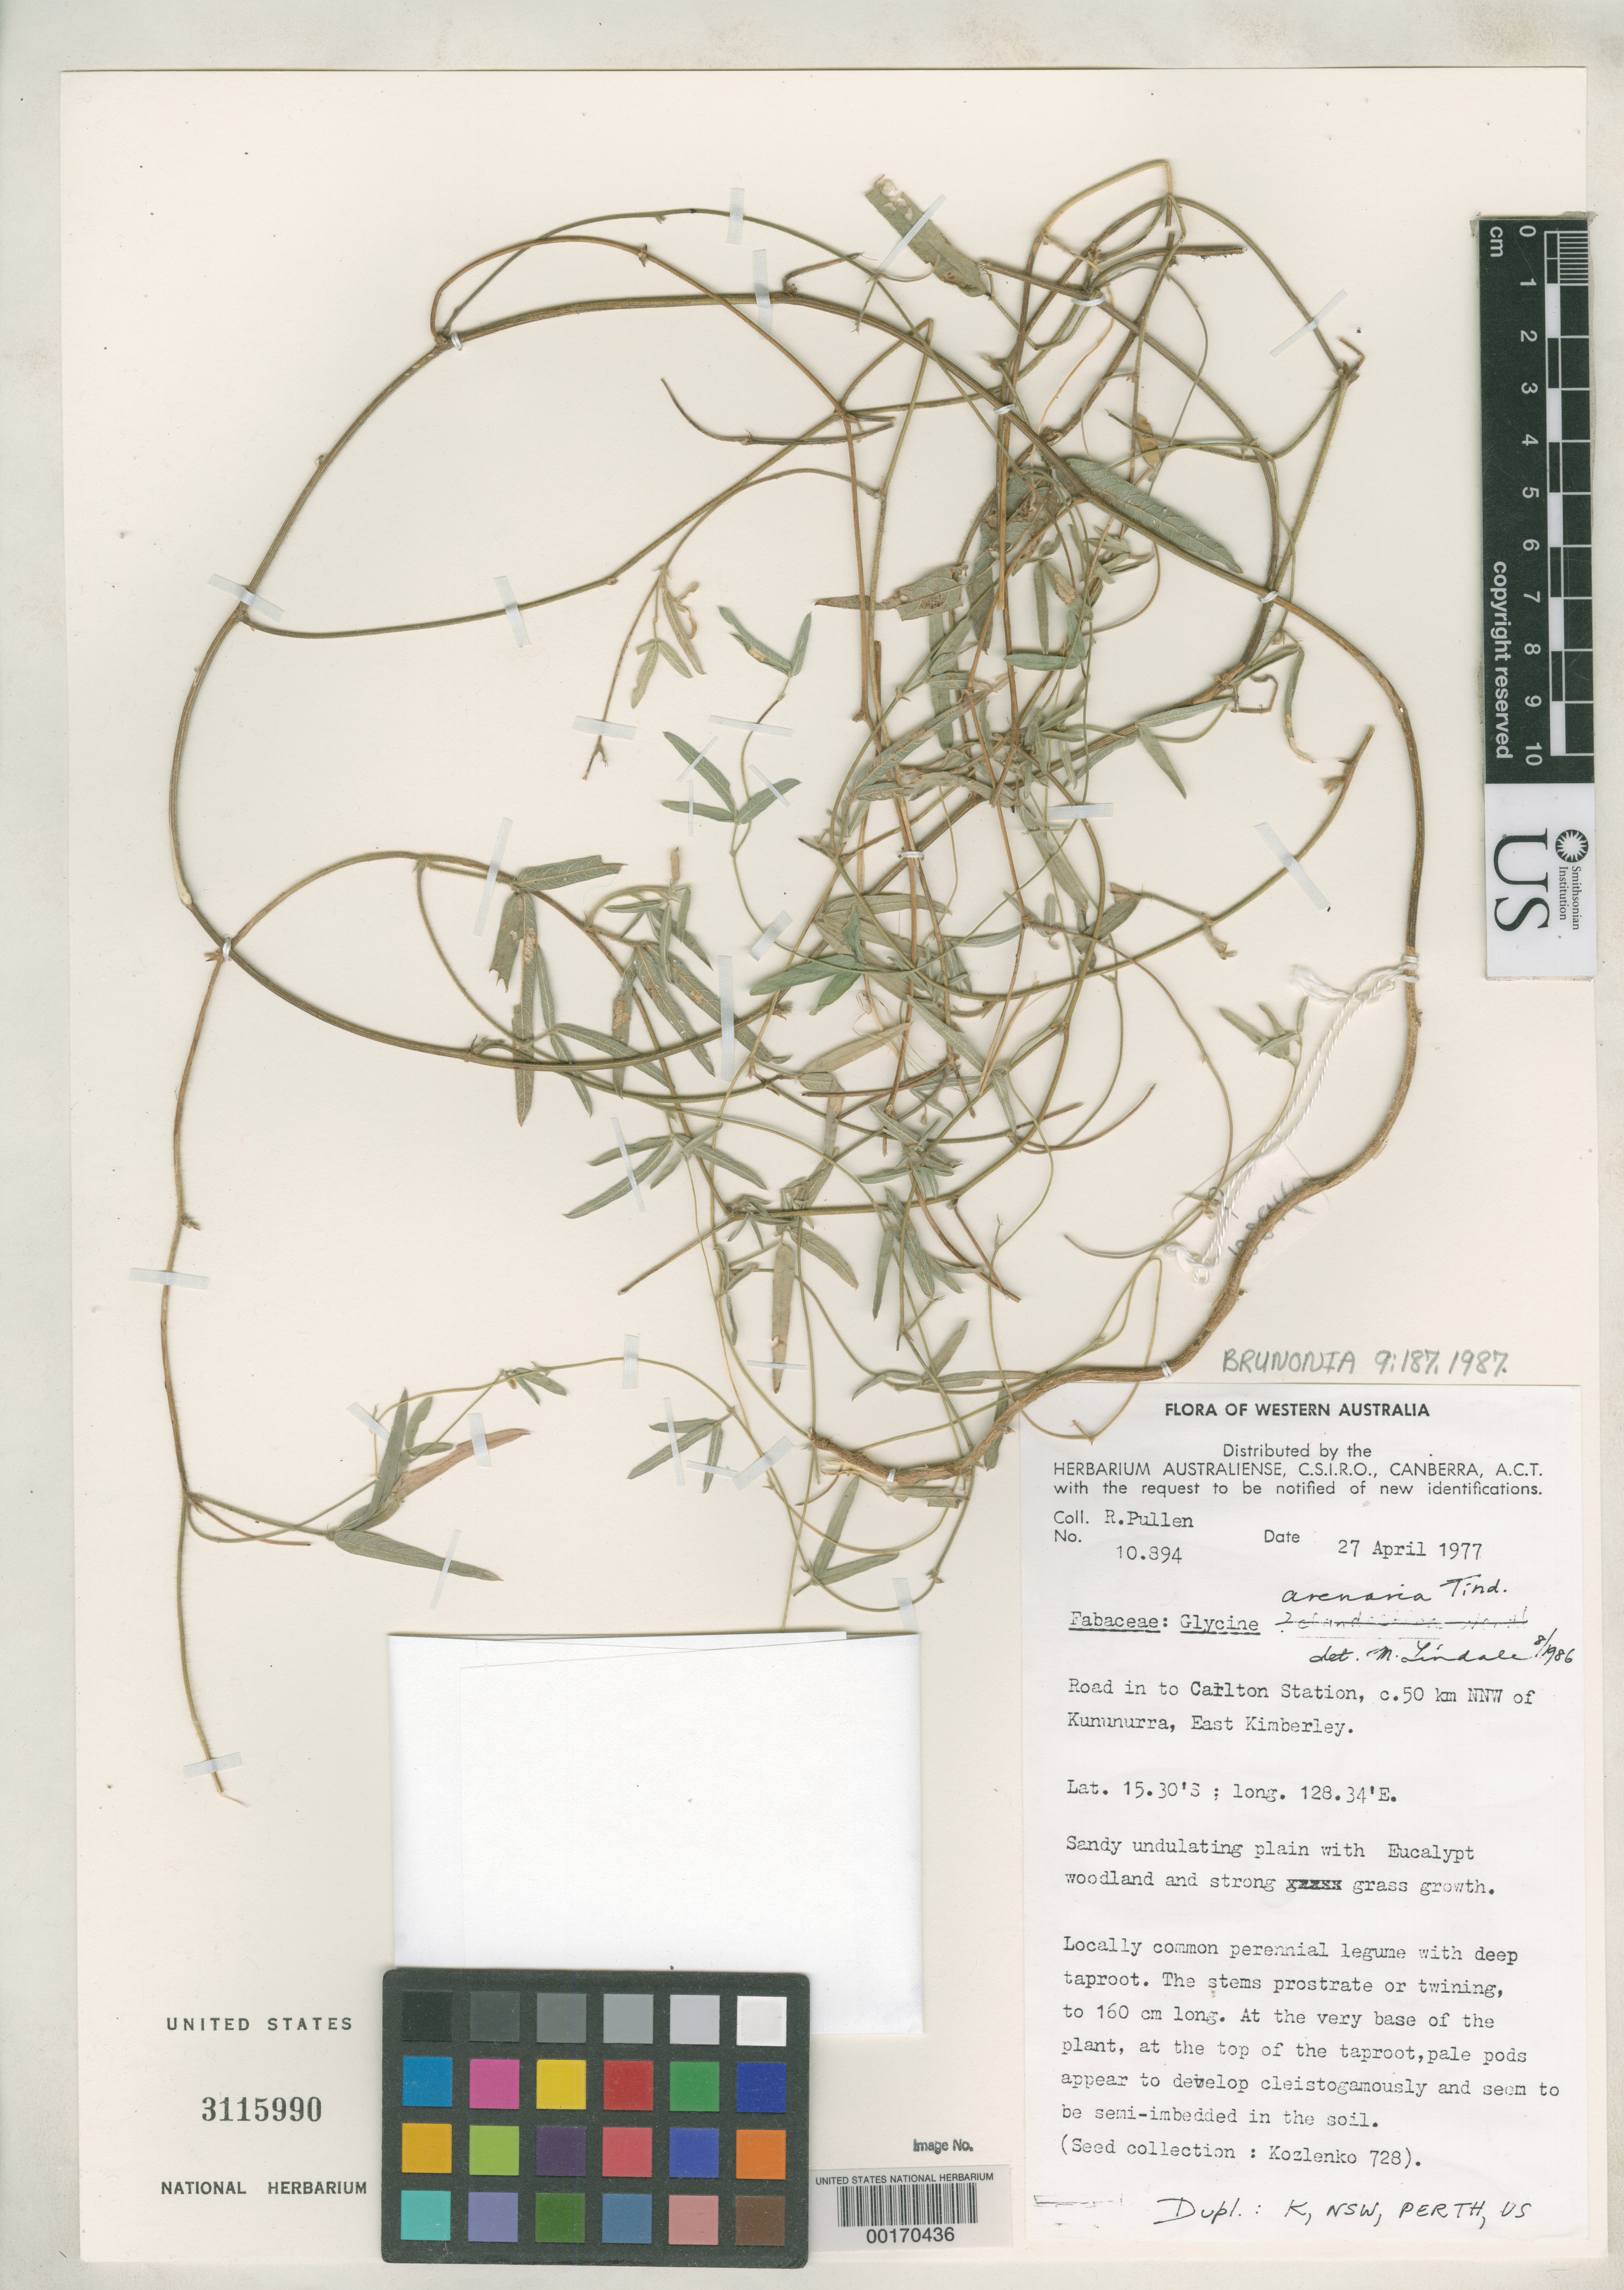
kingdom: Plantae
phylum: Tracheophyta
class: Magnoliopsida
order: Fabales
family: Fabaceae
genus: Glycine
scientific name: Glycine arenaria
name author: Tindale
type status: Isotype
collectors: R. Pullen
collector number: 10894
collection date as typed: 27 Apr 1977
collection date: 1977-04-27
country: Australia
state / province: Western Australia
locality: Road to Carleton Station, ca. 50 km NNW of Kununurra, E Kimberley.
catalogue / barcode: US 3115990